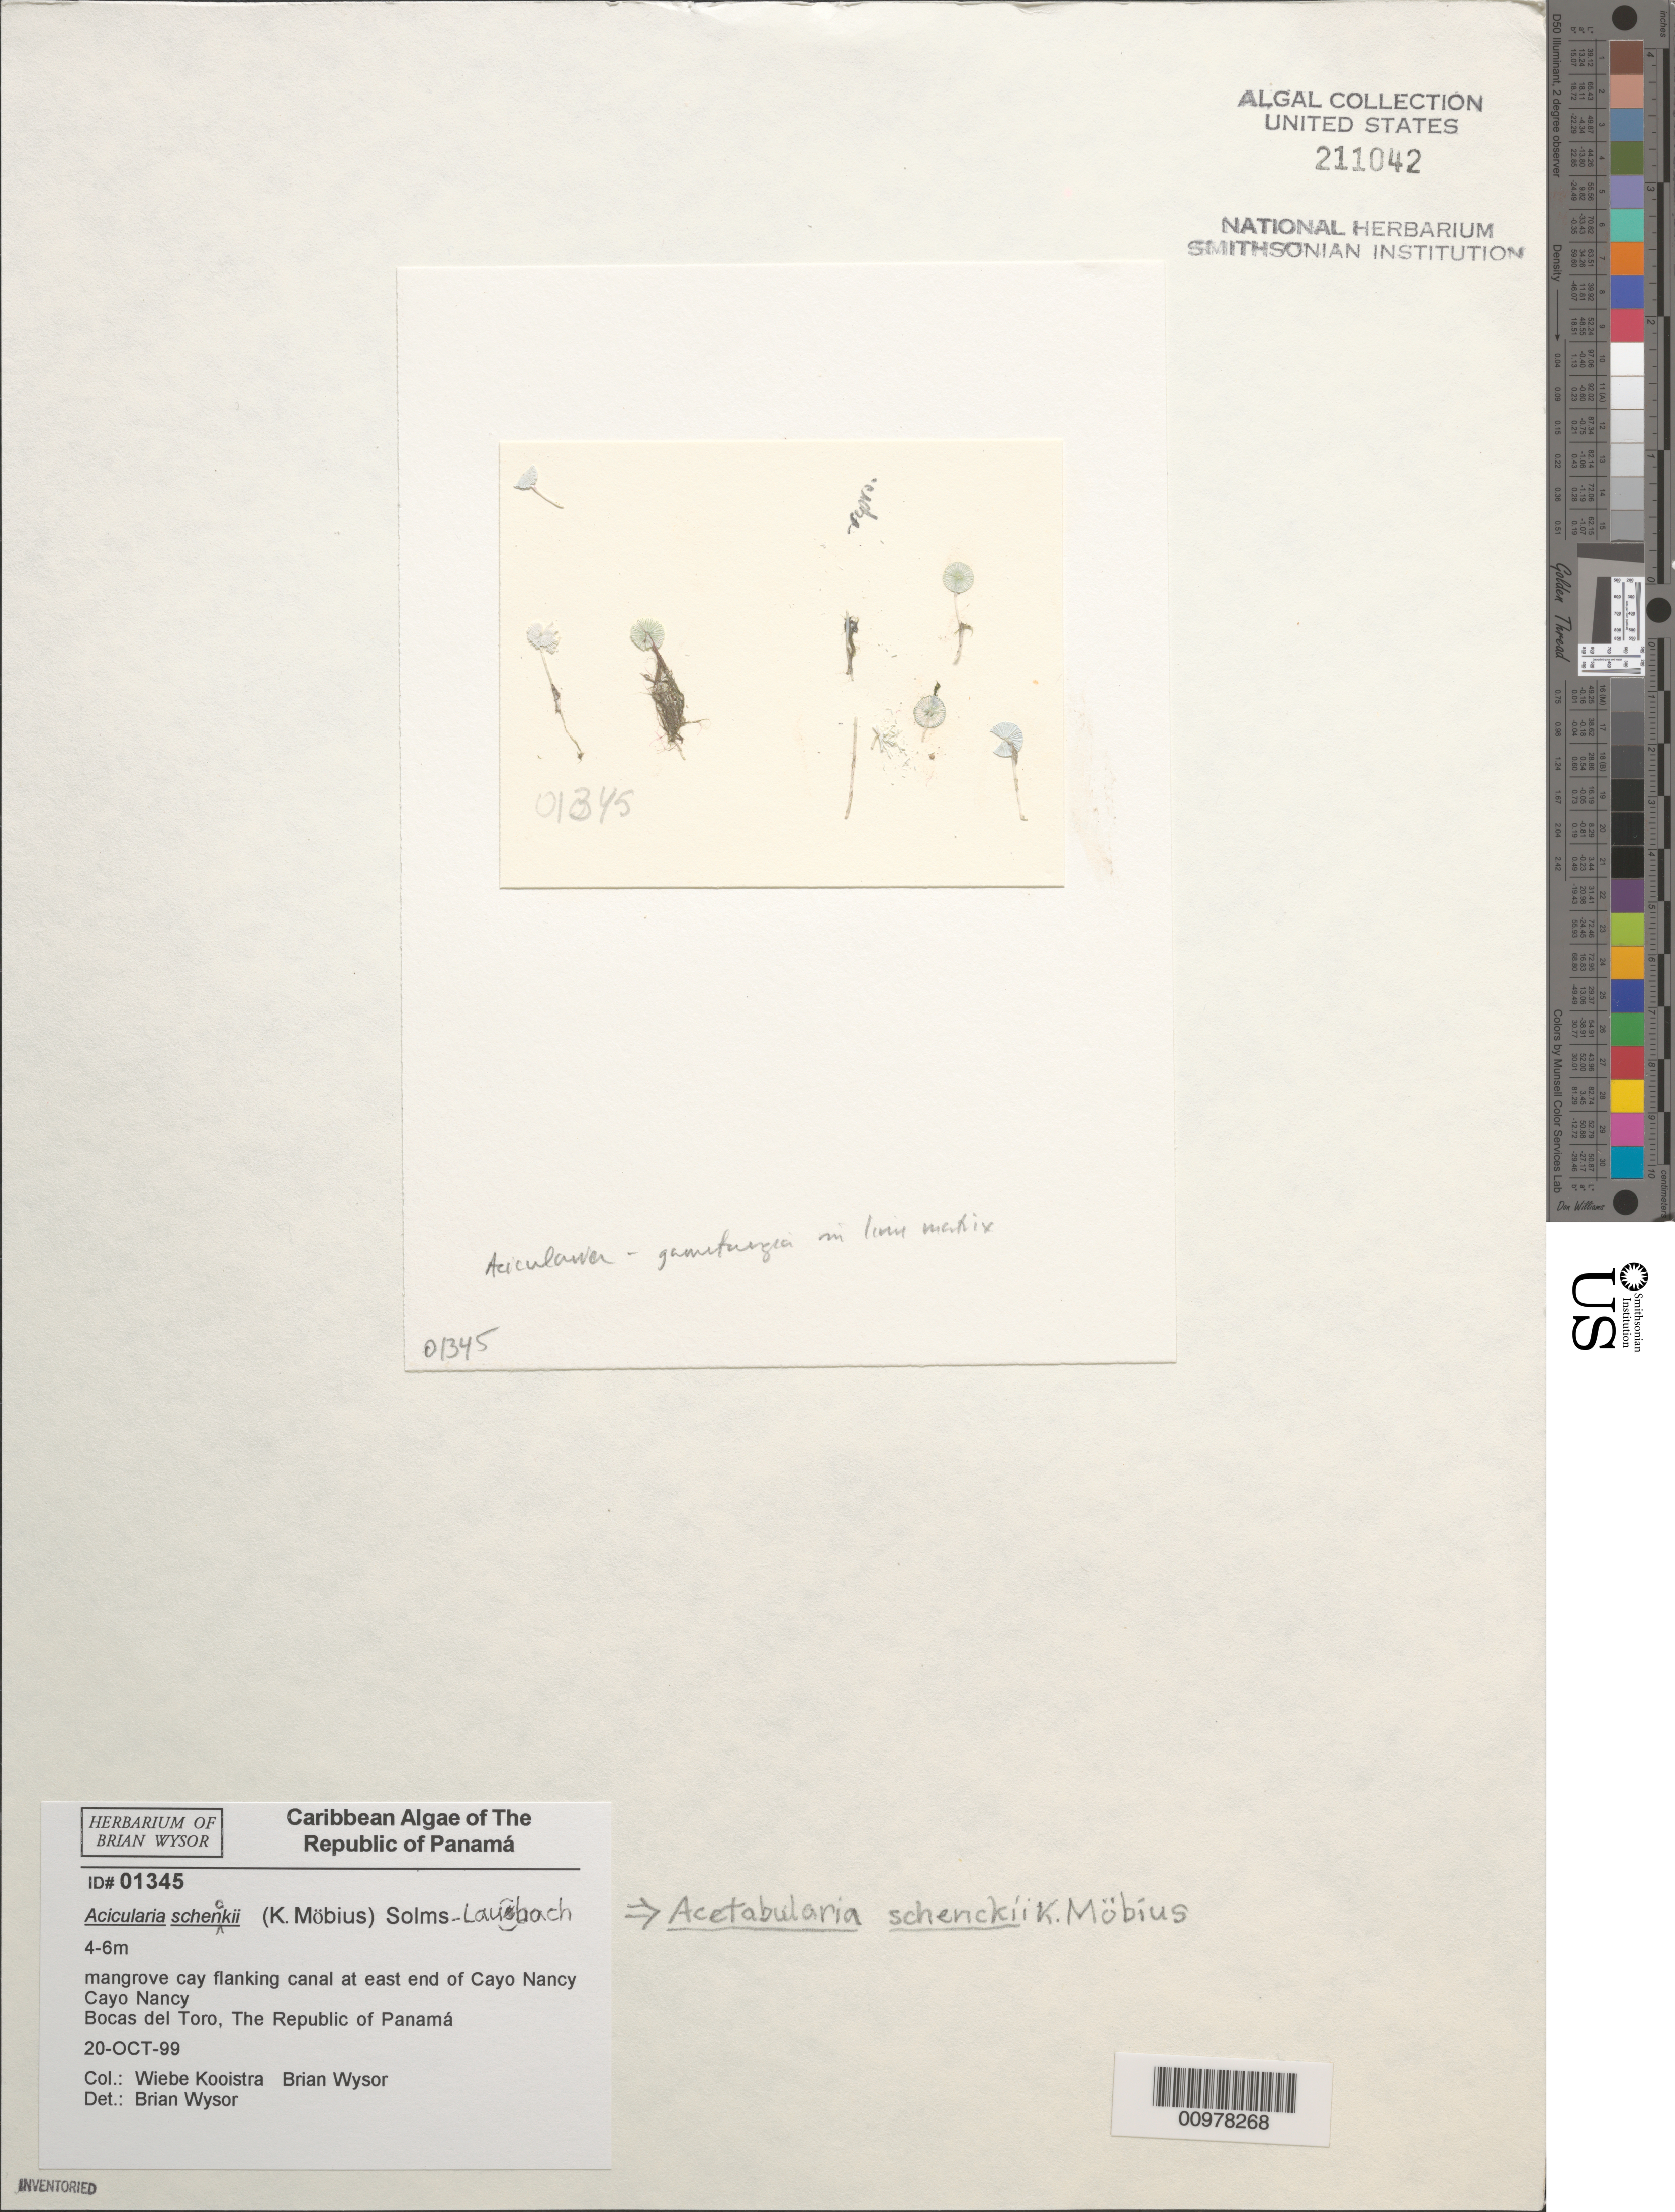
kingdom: Plantae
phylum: Chlorophyta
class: Ulvophyceae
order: Dasycladales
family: Polyphysaceae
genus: Acetabularia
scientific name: Acetabularia schenckii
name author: K. Möbius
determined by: Wysor, B.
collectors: B. Wysor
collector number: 01345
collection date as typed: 20 Oct 1999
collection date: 1999-10-20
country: Panama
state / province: Bocas del Toro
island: Cayo Nancy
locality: Mangrove cay flanking canal at east end of Cayo Nancy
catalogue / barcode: US 211042